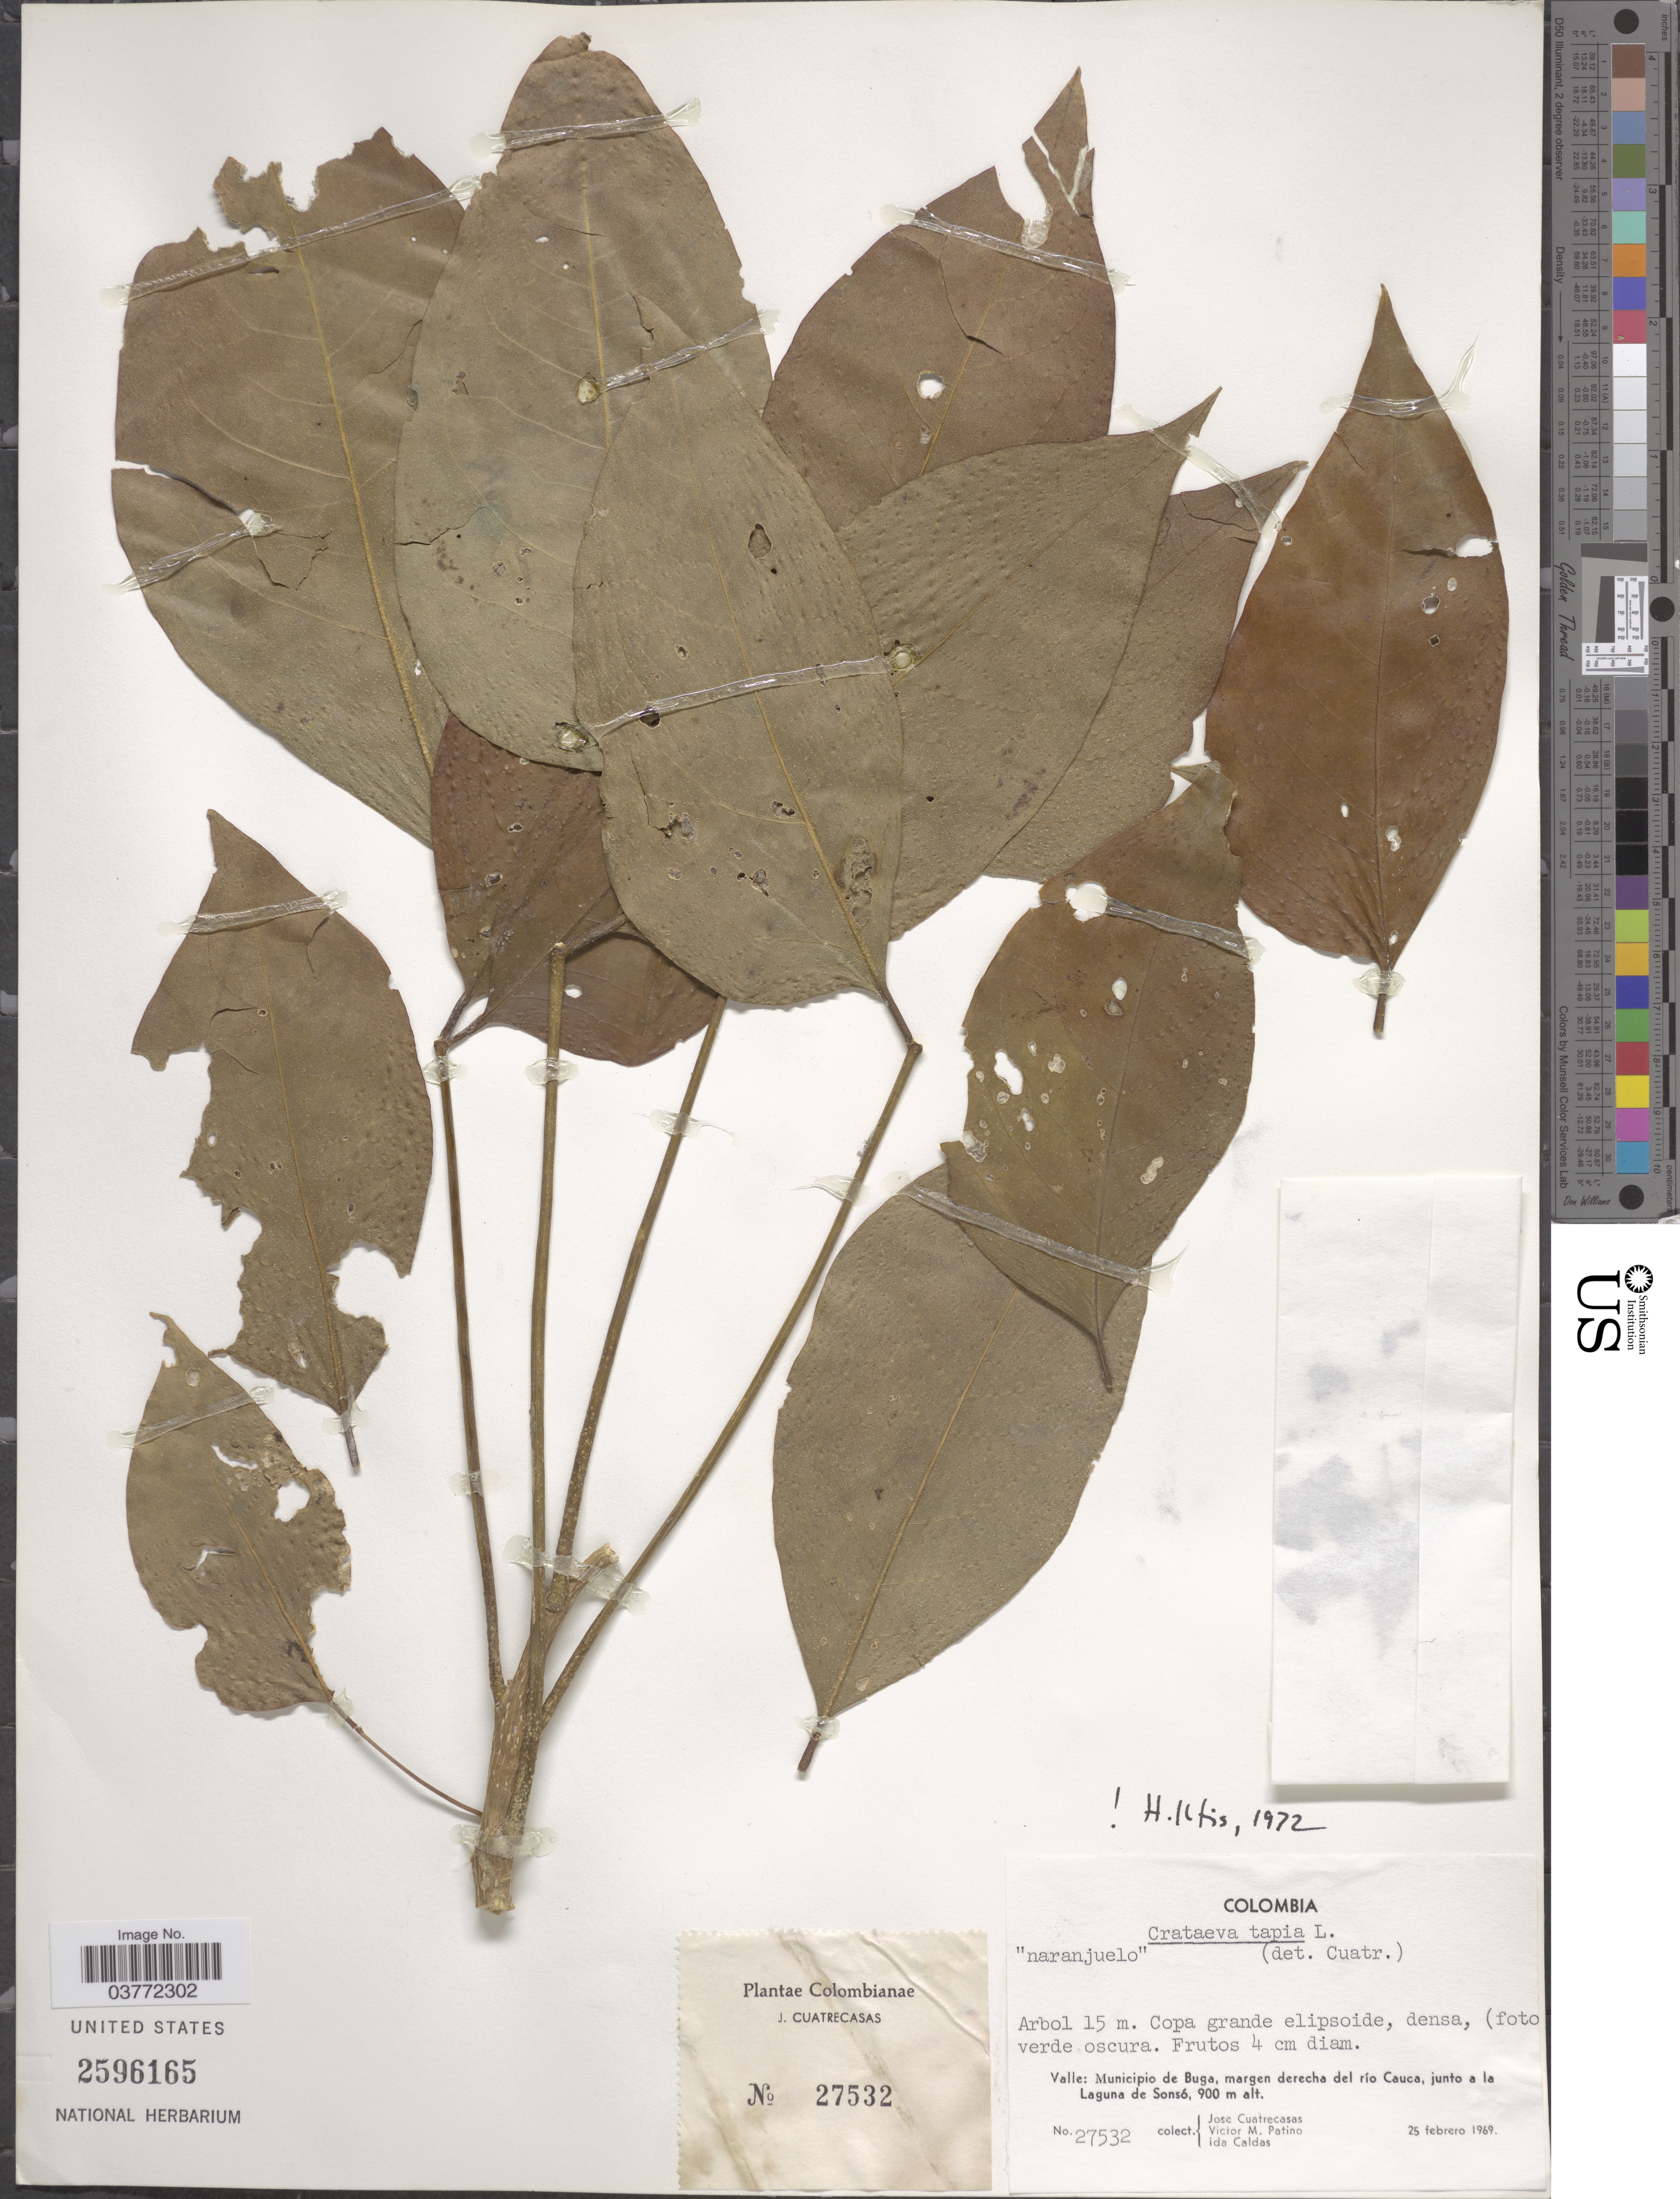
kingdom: Plantae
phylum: Tracheophyta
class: Magnoliopsida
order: Brassicales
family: Capparaceae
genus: Crateva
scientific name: Crateva tapia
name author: L.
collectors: J. Cuatrecasas, V. M. Patiño & I. Caldas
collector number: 27532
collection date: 1969-02-25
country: Colombia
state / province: Valle del Cauca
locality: Valle: Municipio de Buga, margen derecha del río Cauca, junto a la Laguna de Sonsó.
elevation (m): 900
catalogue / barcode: US 2596165